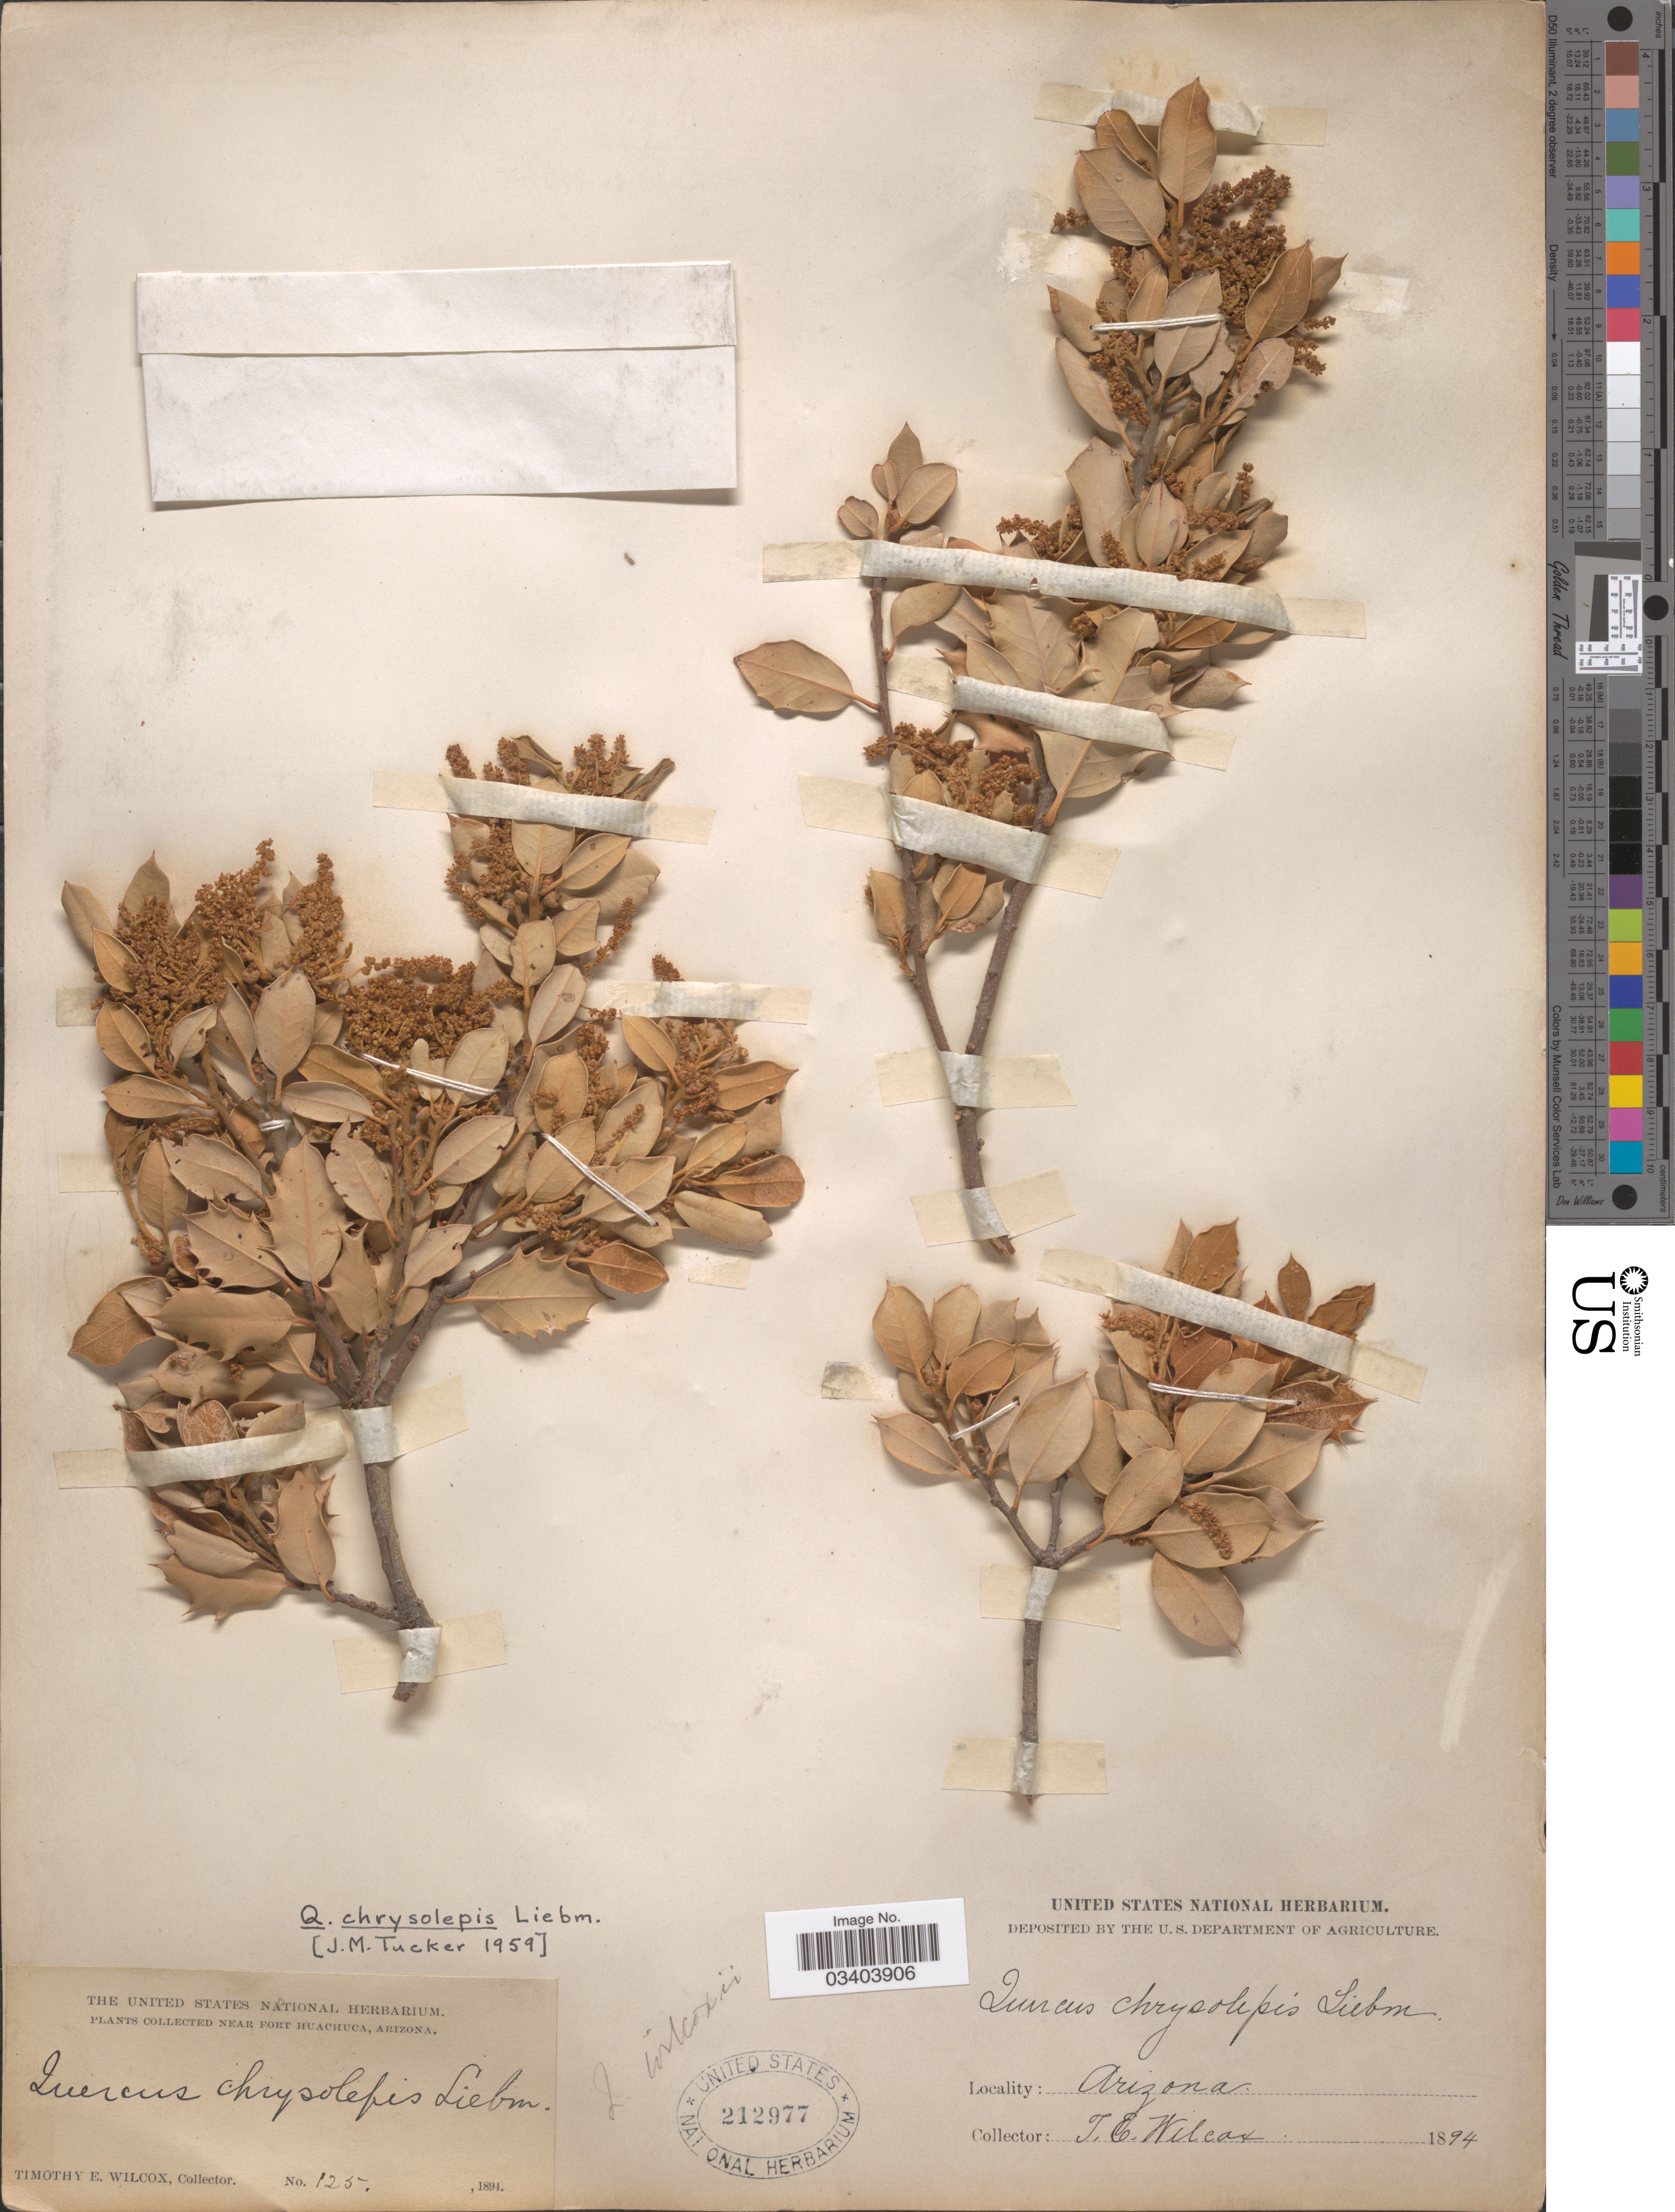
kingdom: Plantae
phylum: Tracheophyta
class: Magnoliopsida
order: Fagales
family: Fagaceae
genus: Quercus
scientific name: Quercus chrysolepis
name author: Liebm.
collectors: T. E. Wilcox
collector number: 125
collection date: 1894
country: United States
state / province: Arizona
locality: Near Fort Huachuca.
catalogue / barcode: US 212977